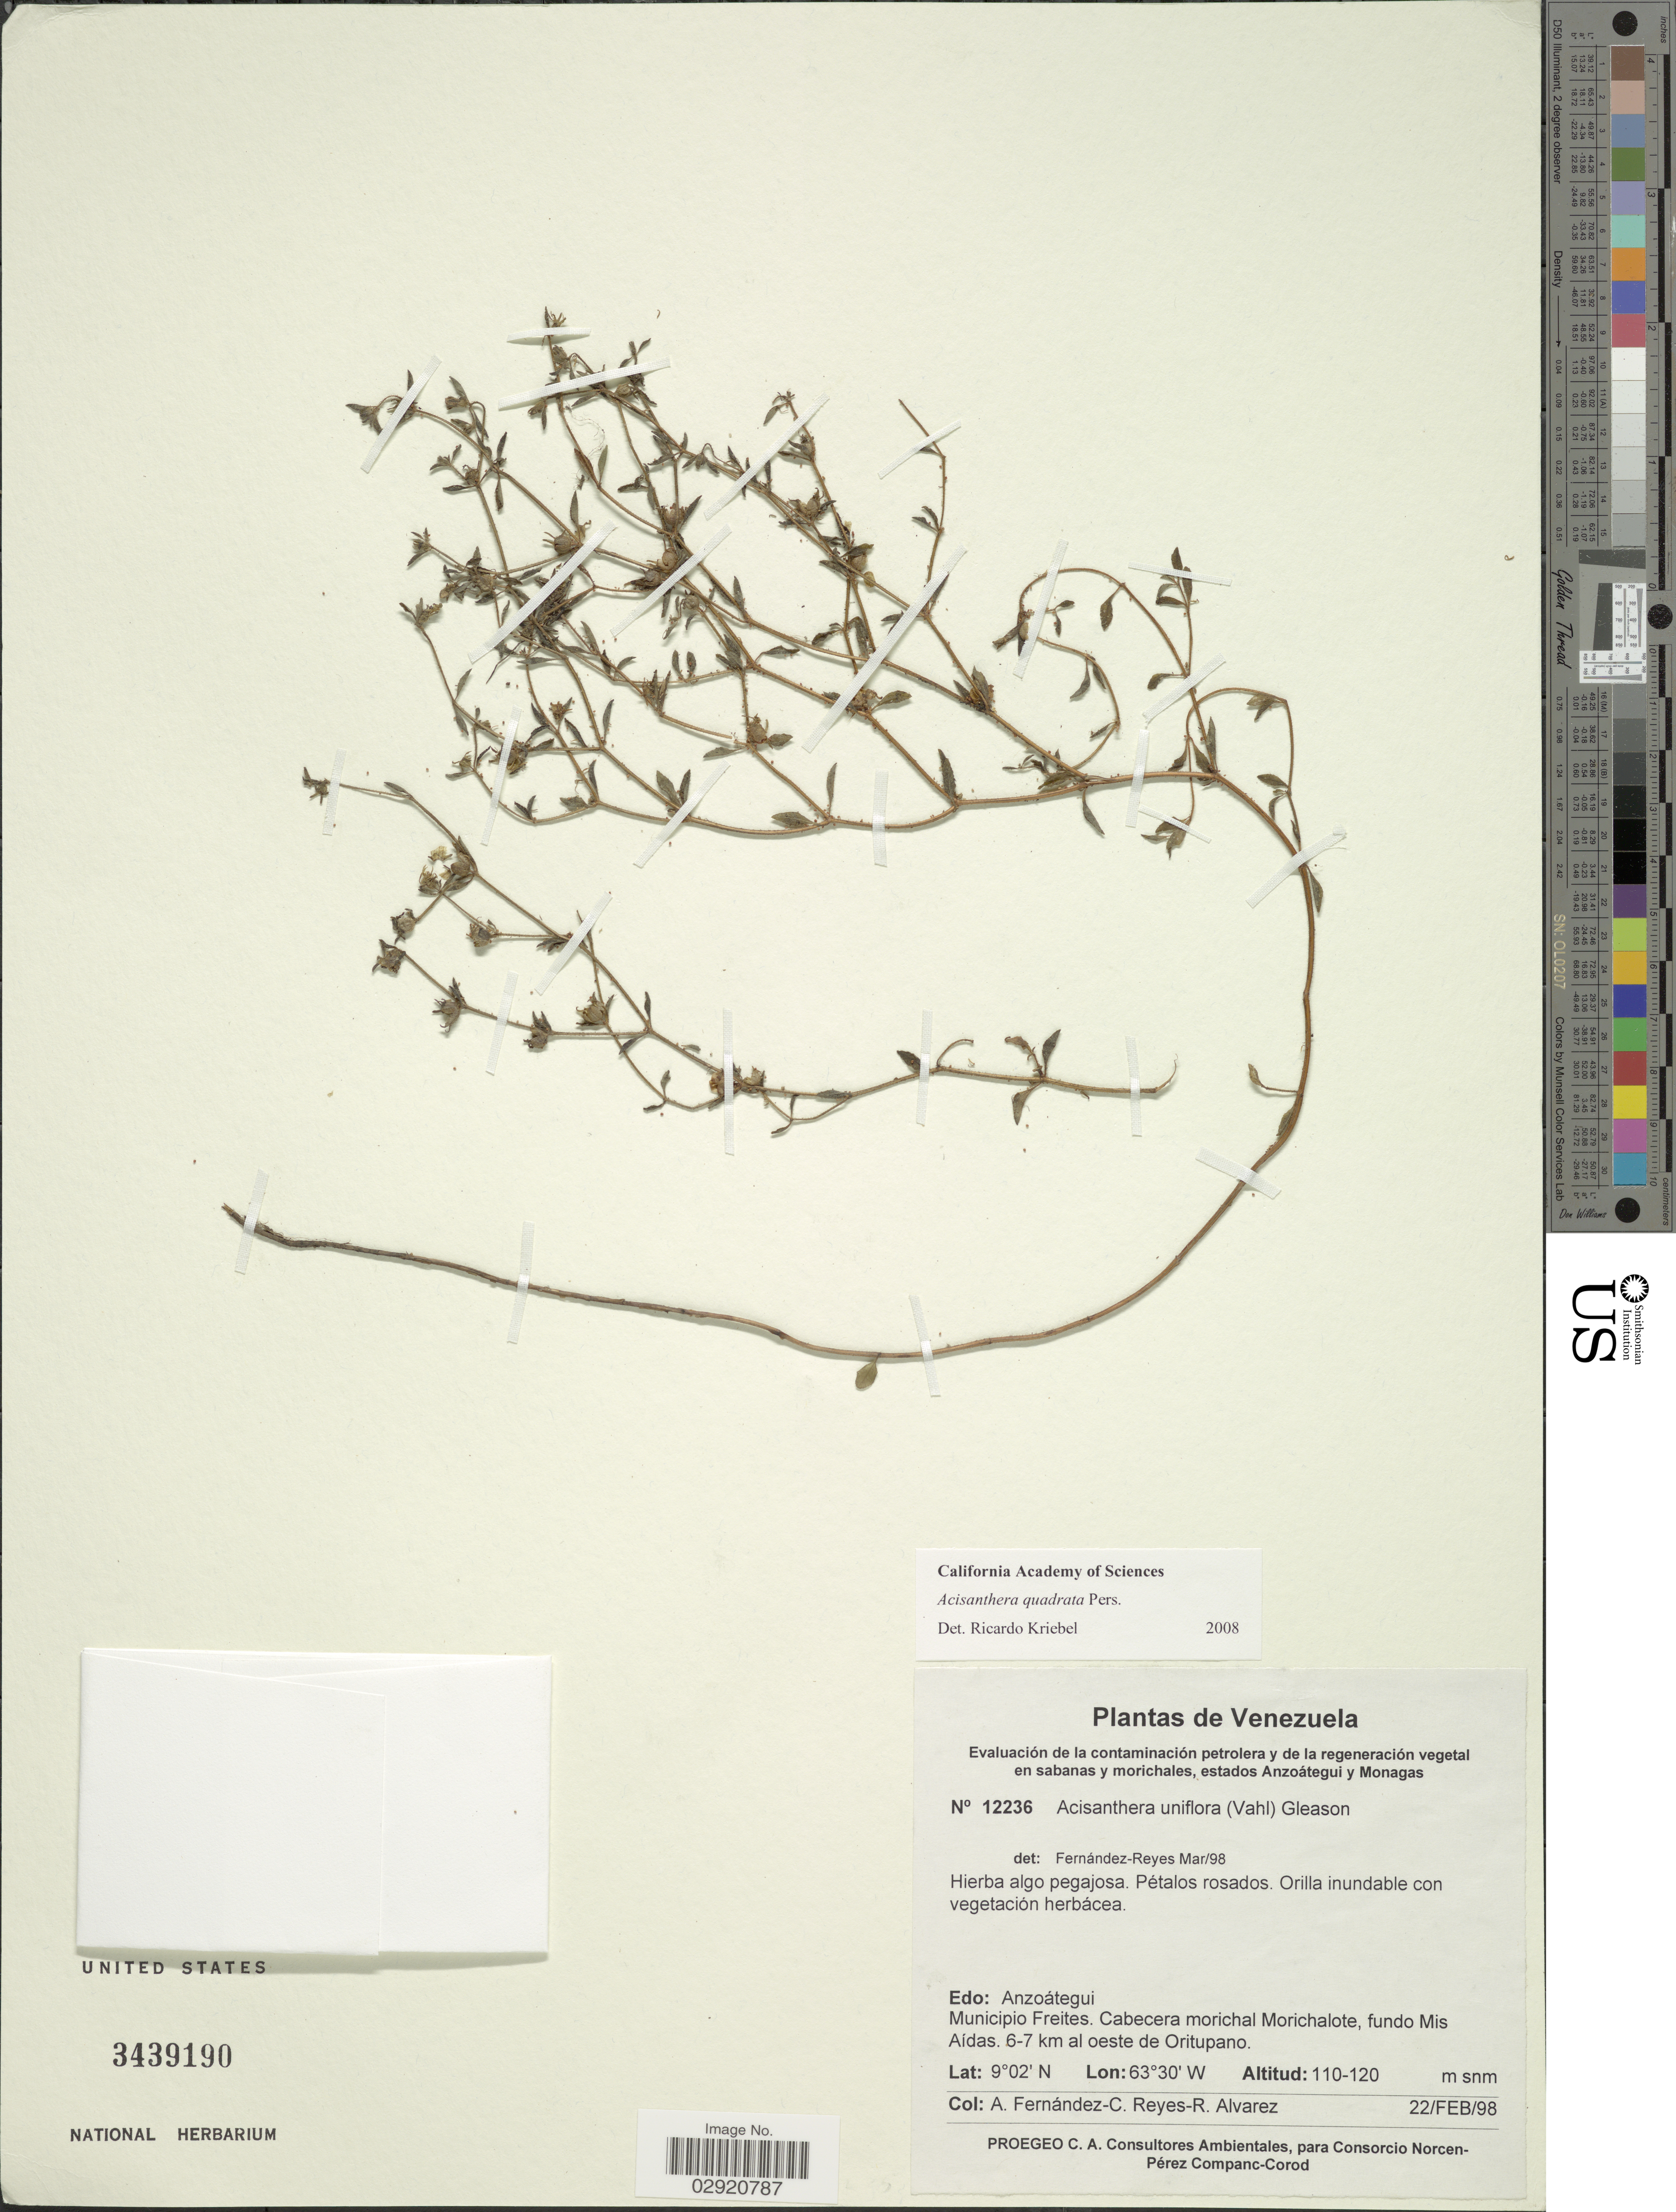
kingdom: Plantae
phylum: Tracheophyta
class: Magnoliopsida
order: Myrtales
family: Melastomataceae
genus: Acisanthera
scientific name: Acisanthera uniflora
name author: (Vahl) Gleason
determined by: Nunes da Silva, Diego, (RB), Jardim Botanico do Rio de Janeiro - Herbario (BRAZIL)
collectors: A. Fernández, C. Reyes & R. Álvarez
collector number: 12236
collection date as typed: Transcribed d/m/y: 22/2/98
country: Venezuela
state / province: Anzoategui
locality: Municipio Freites. Cabecera morichal Morichalote, fundo Mis Aídas. 6-7 km al oeste de Oritupano.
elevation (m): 110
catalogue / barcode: US 3439190